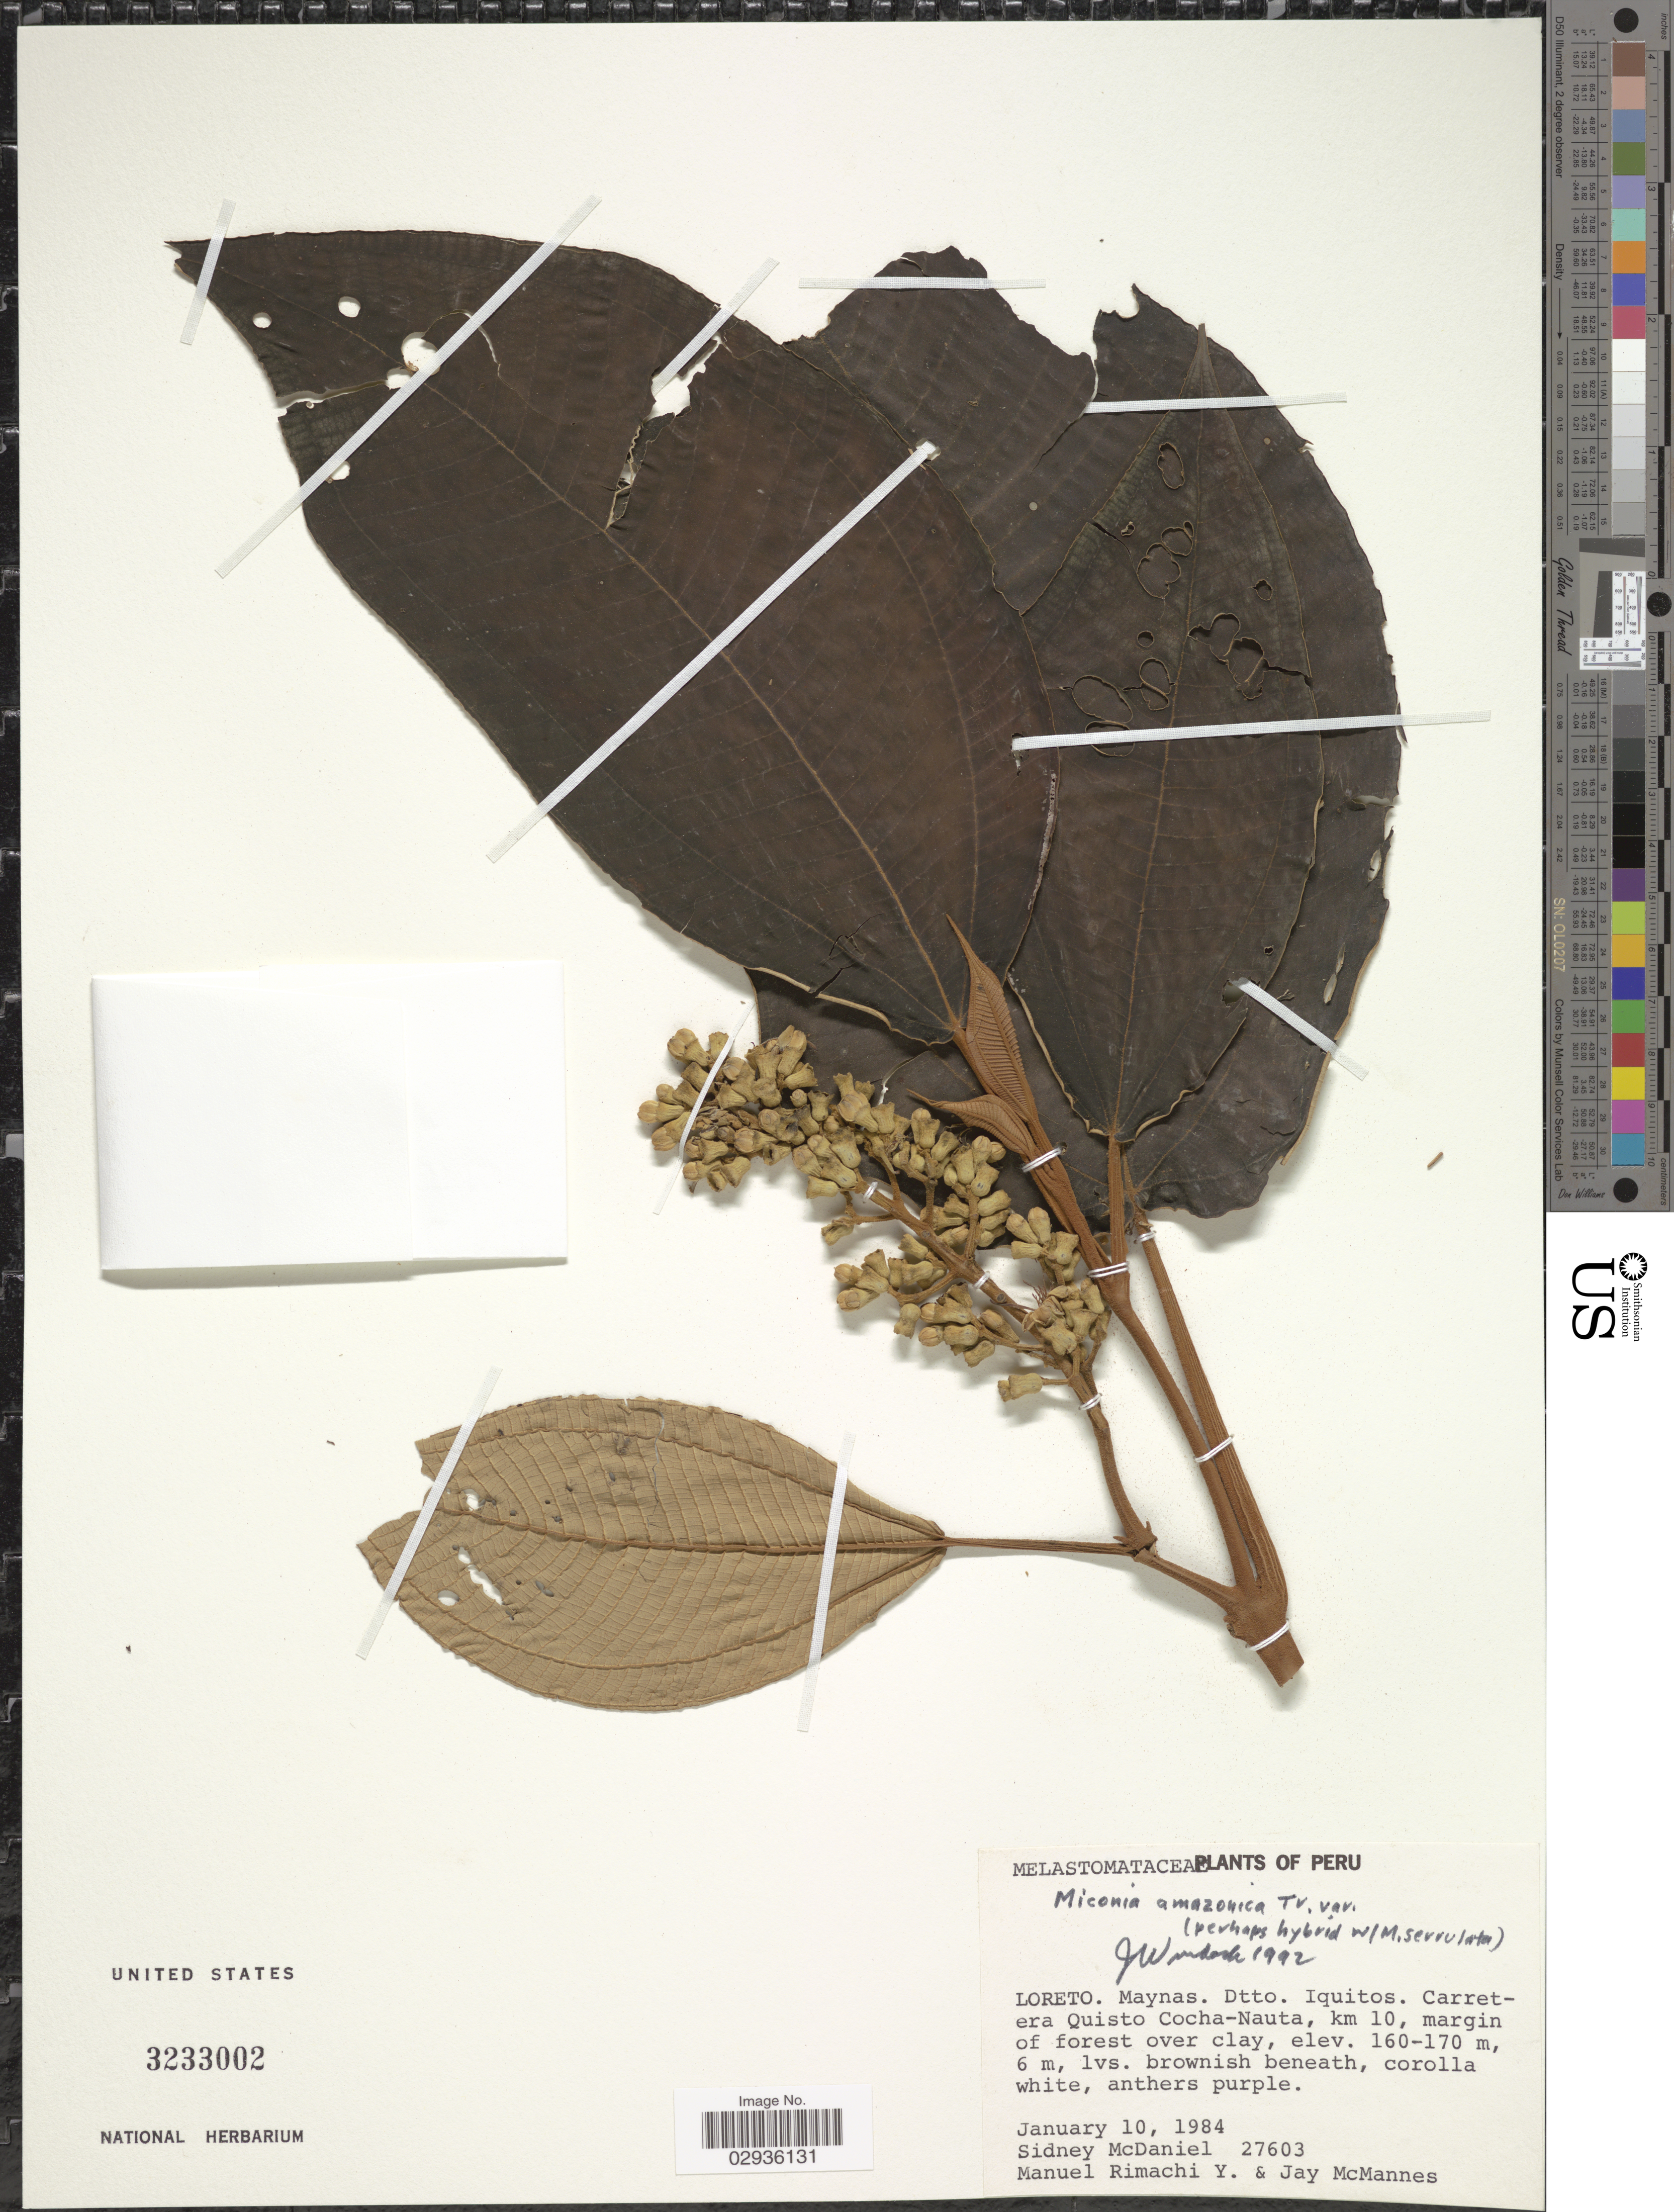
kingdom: Plantae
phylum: Tracheophyta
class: Magnoliopsida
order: Myrtales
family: Melastomataceae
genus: Miconia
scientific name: Miconia amazonica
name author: Triana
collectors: S. McDaniel, M. Rimachi Y. & J. McMannes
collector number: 27603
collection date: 1984-01-10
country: Peru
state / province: Loreto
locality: Maynas. Dtto. Iquitos. Carretera Quisto Cocha-Nauta, km 10, margin of forest over clay.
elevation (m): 160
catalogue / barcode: US 3233002